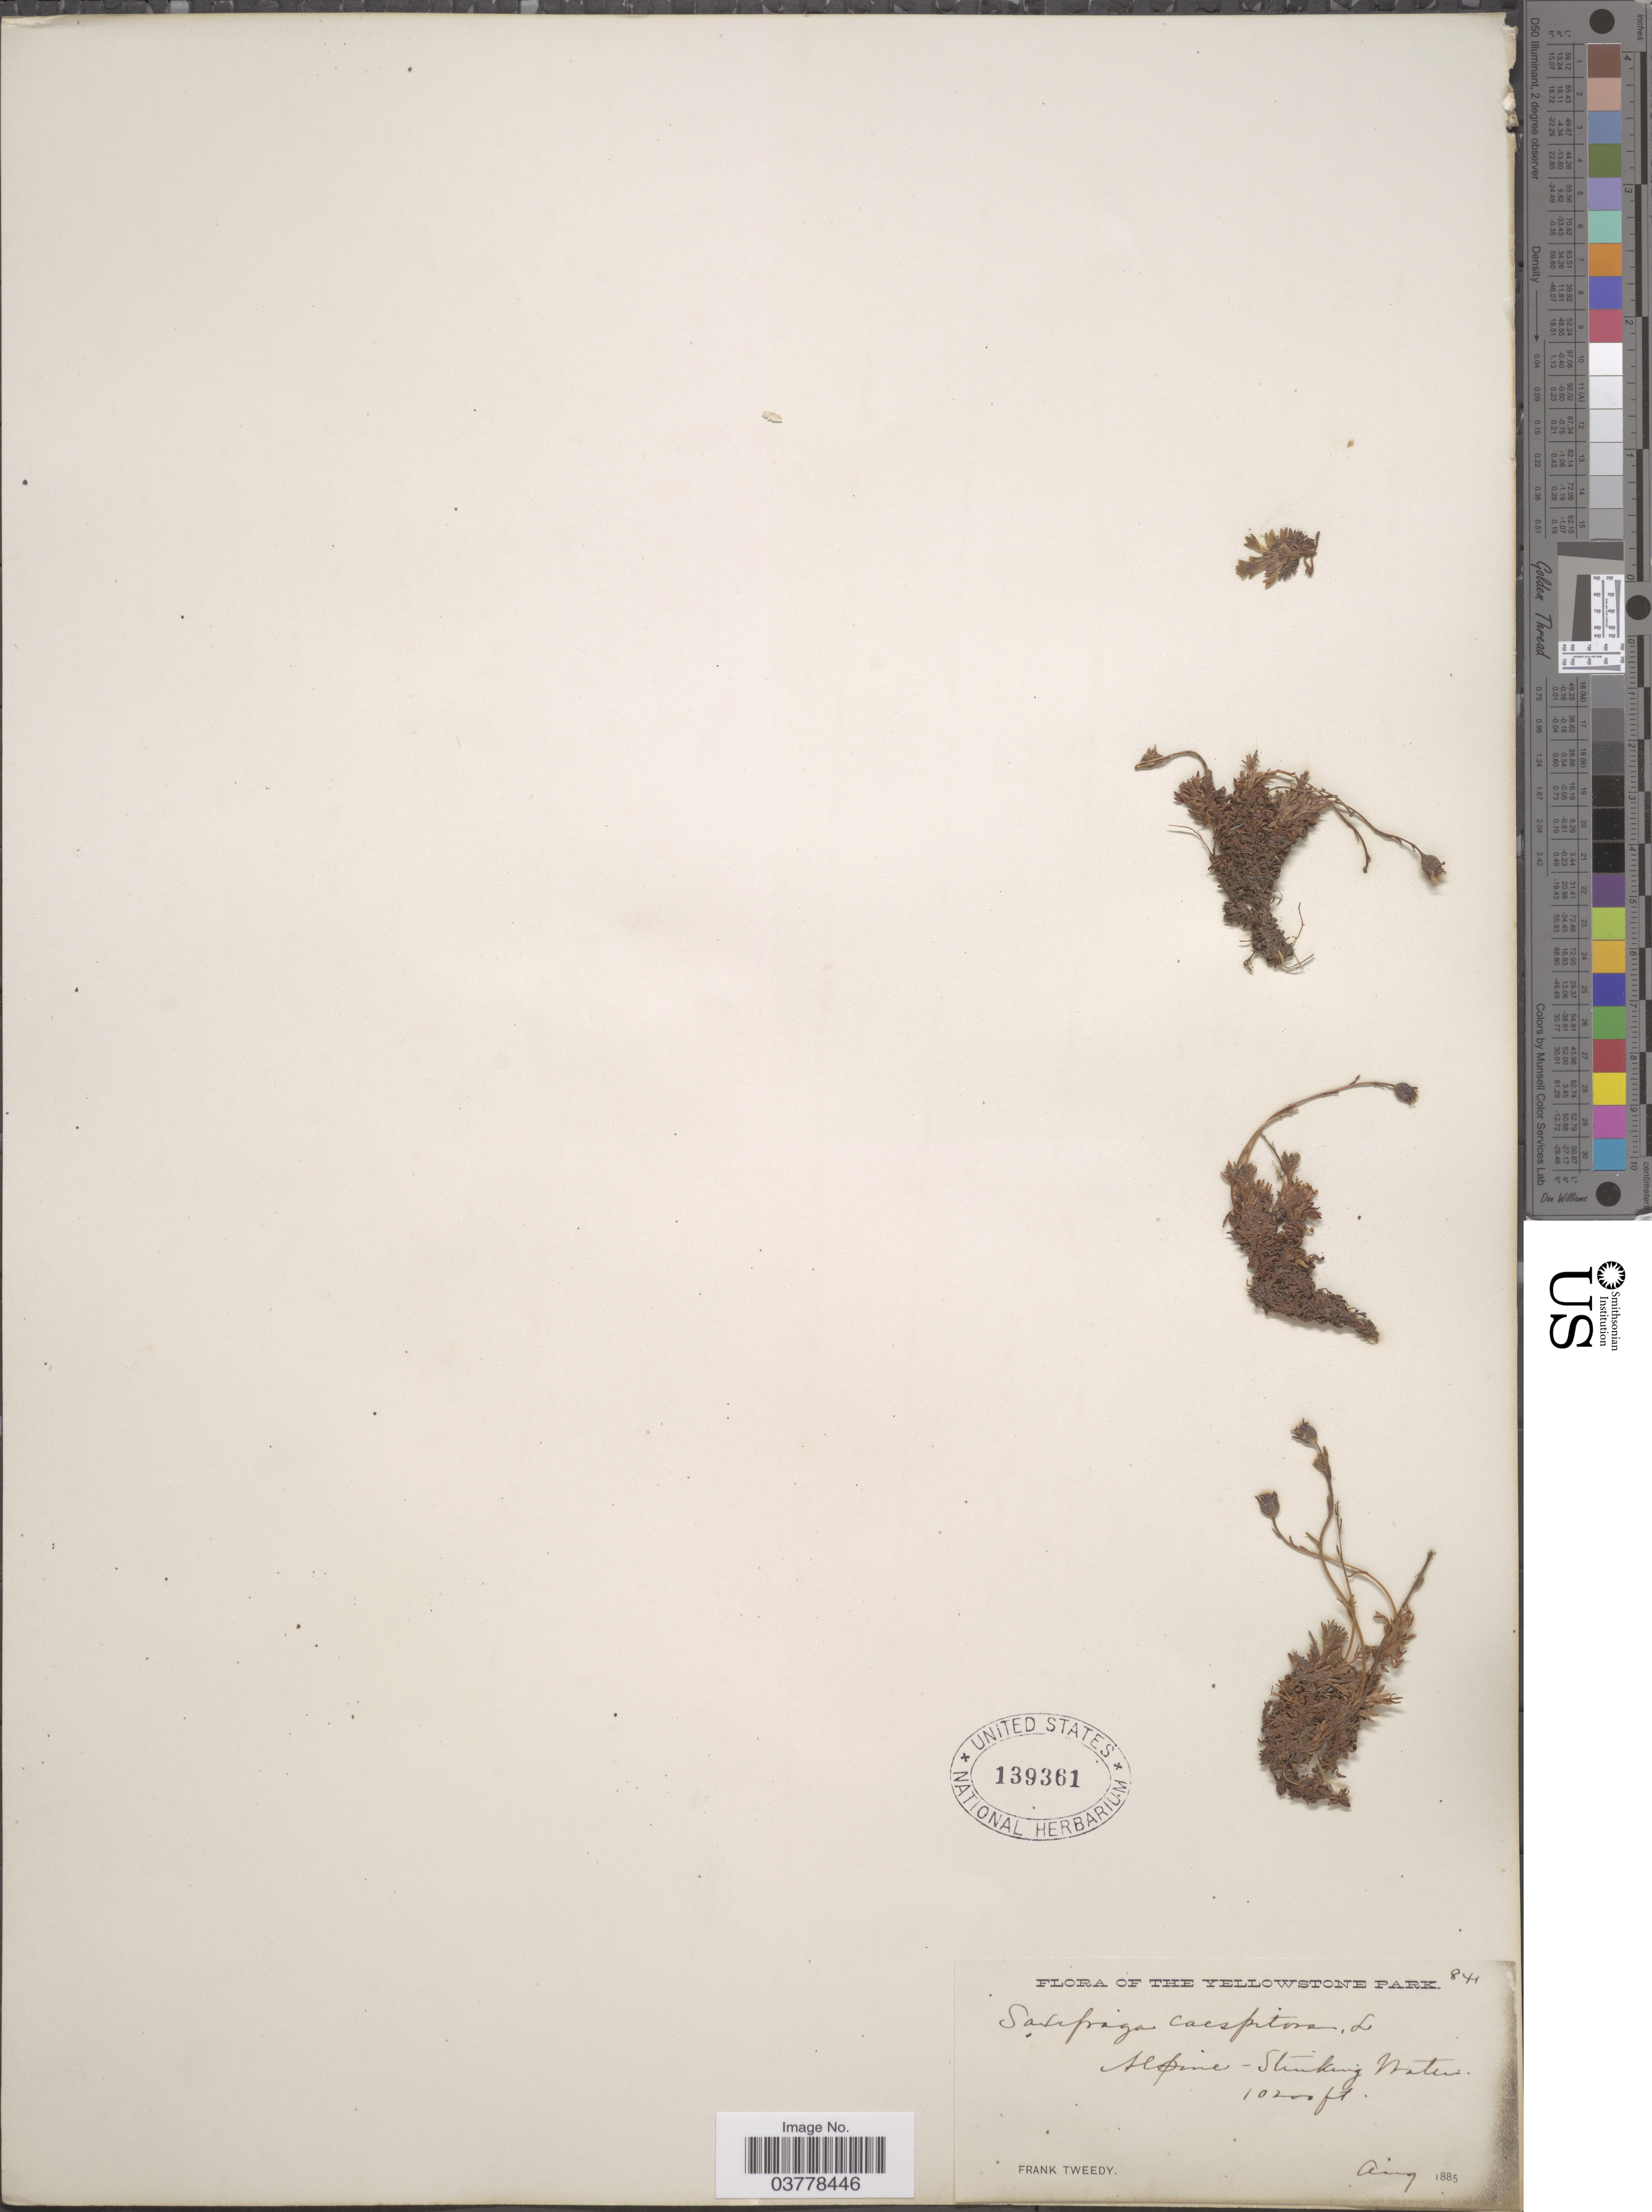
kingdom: Plantae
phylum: Tracheophyta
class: Magnoliopsida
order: Saxifragales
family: Saxifragaceae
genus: Saxifraga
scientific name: Saxifraga caespitosa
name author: L.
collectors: F. Tweedy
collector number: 841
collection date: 1885-08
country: United States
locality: The Yellowstone Park. Alpine-Stinking Water.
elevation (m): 3109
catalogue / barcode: US 139361